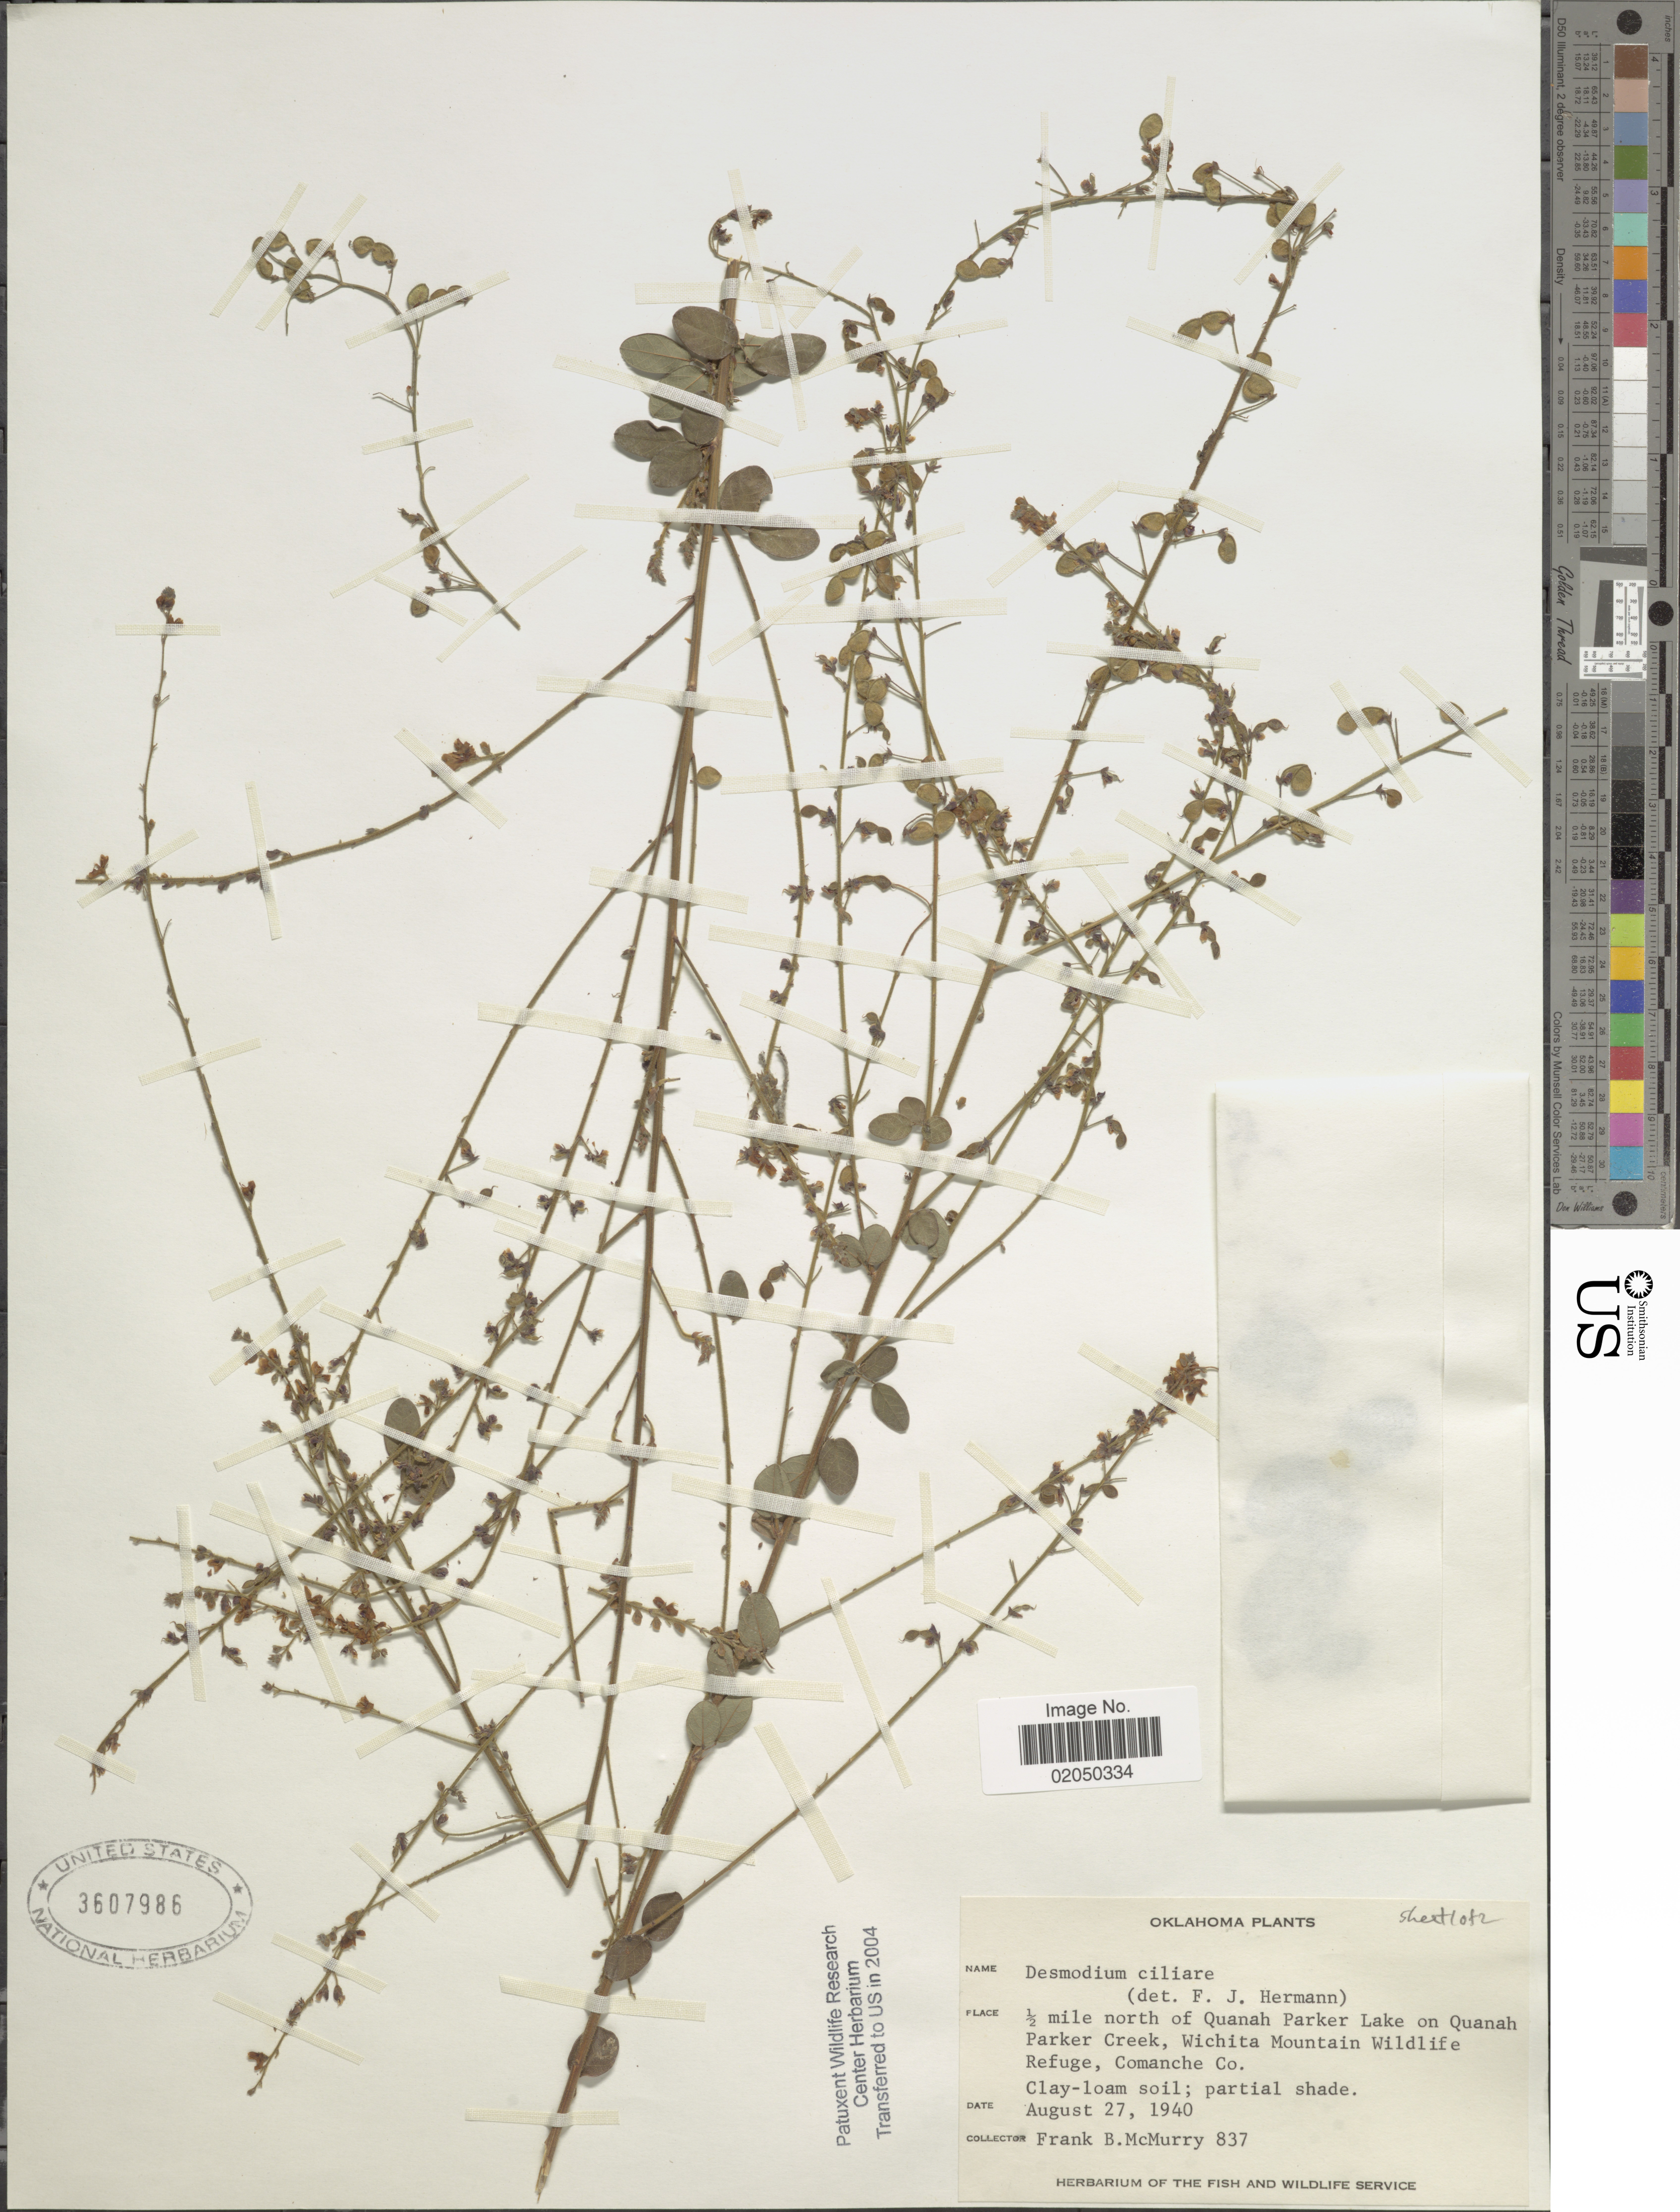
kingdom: Plantae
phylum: Tracheophyta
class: Magnoliopsida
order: Fabales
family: Fabaceae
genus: Desmodium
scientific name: Desmodium ciliare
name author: (Muhl. ex Willd.) DC.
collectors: F. B. McMurry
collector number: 837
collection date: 1940-08-27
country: United States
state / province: Oklahoma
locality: ½ mile north of Quanah Parker Lake on Quanah Parker Creek, Wichita Mountain Wildlife Refuge, Comanche Co.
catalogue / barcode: US 3607986